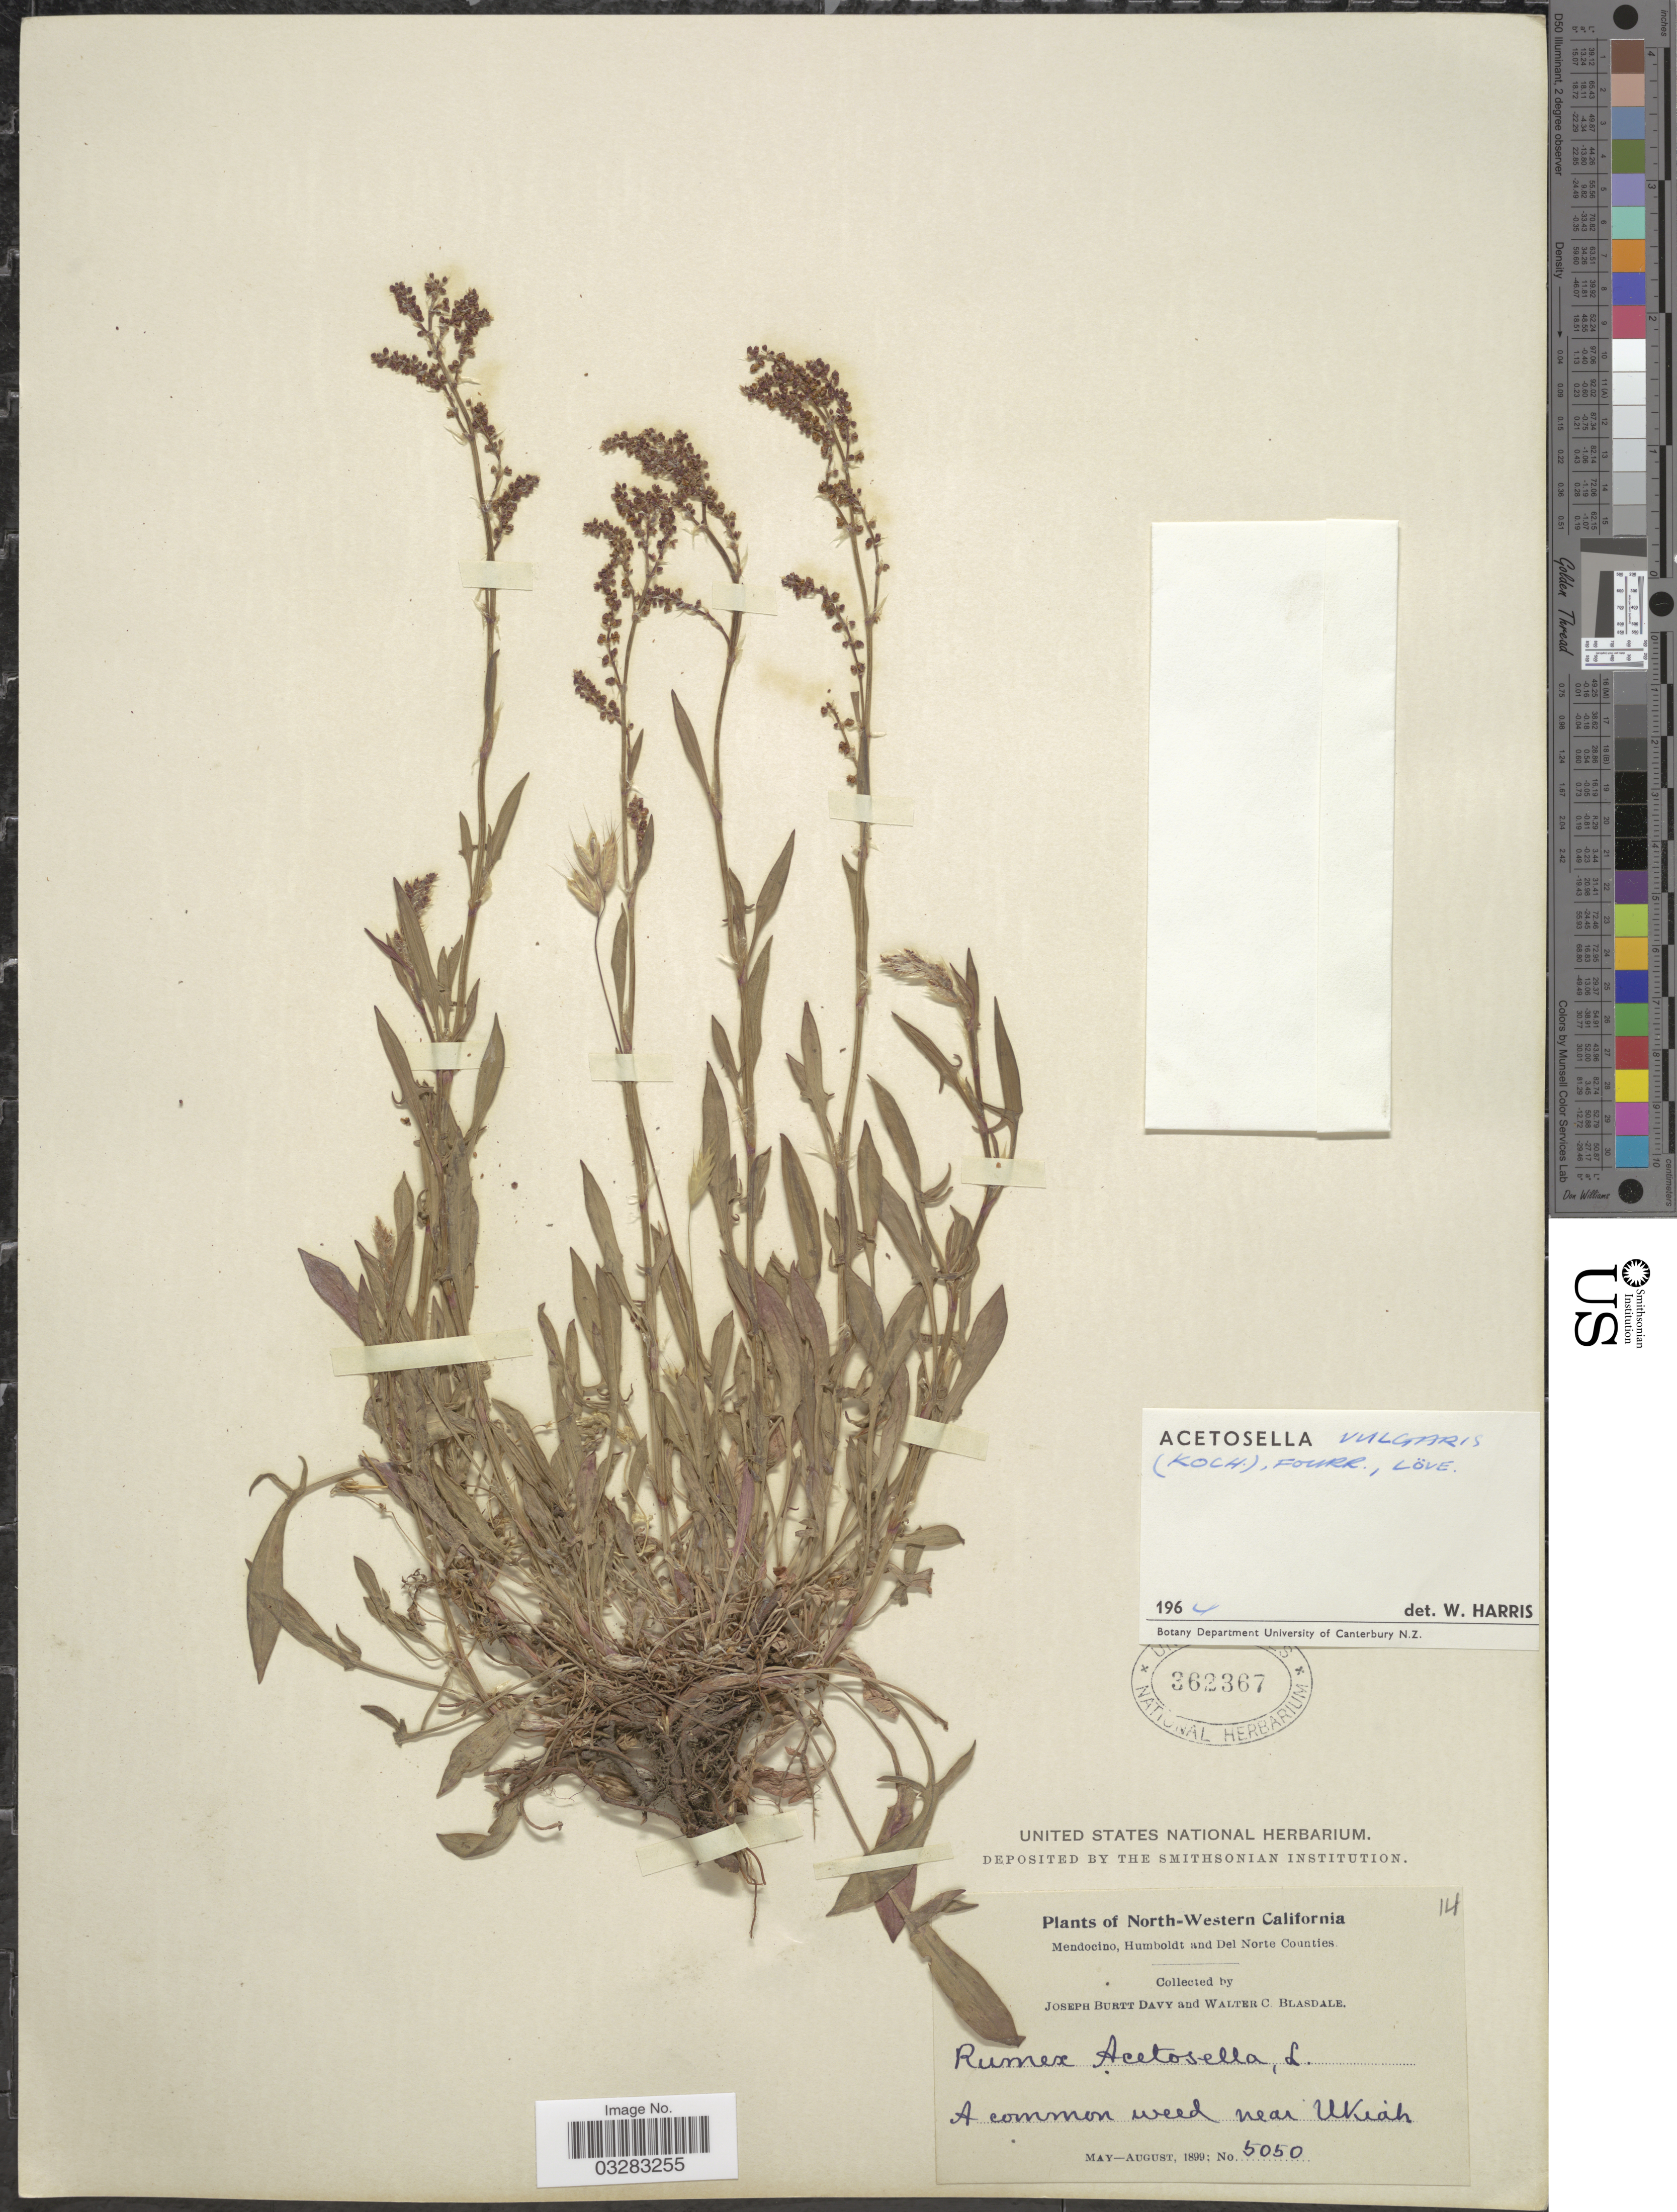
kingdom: Plantae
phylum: Tracheophyta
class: Magnoliopsida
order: Caryophyllales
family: Polygonaceae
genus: Rumex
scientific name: Rumex acetosella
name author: L.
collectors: J. Burtt Davy & W. Blasdale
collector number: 5050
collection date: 1899-05/1899-08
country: United States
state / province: California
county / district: Mendocino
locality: North-Western California. Mendocino, Humboldt and Del Norte Counties. A common weed near Ukiah.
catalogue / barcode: US 362367